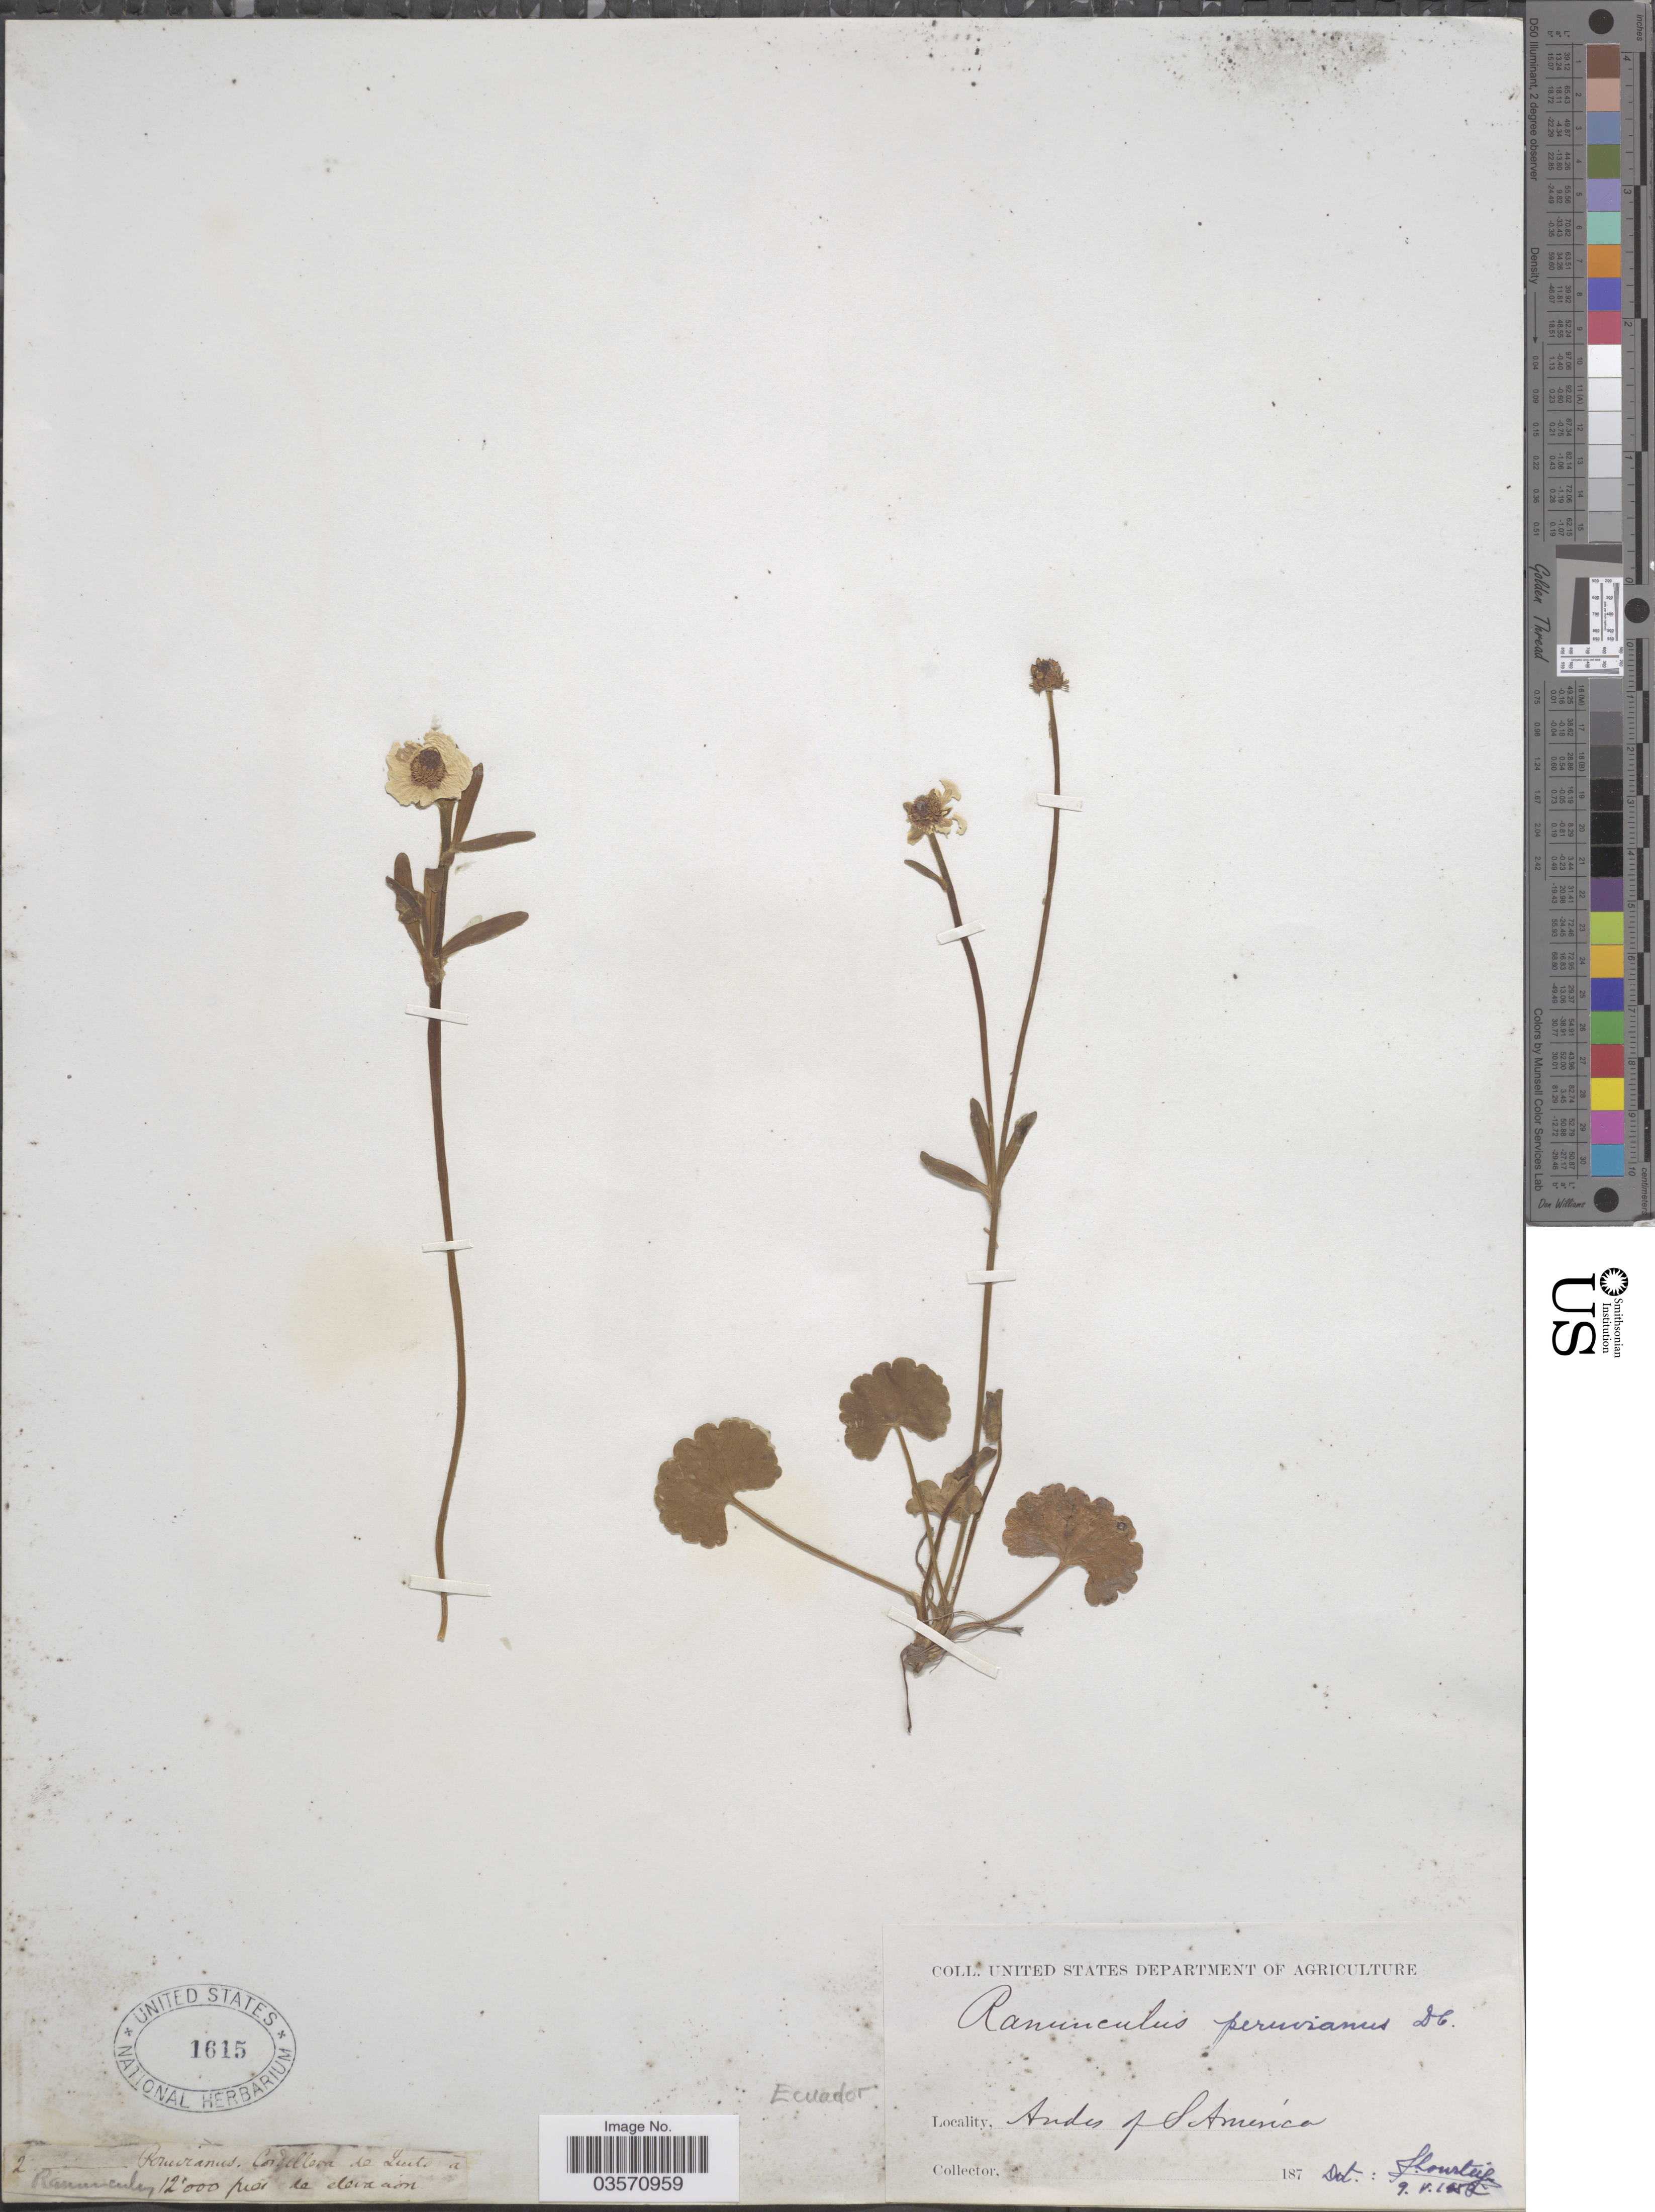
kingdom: Plantae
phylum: Tracheophyta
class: Magnoliopsida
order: Ranunculales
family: Ranunculaceae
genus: Ranunculus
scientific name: Ranunculus peruvianus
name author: Pers.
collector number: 2?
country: Ecuador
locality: Andes of S. America. Cordillera de Quito.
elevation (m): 3658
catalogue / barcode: US 1615